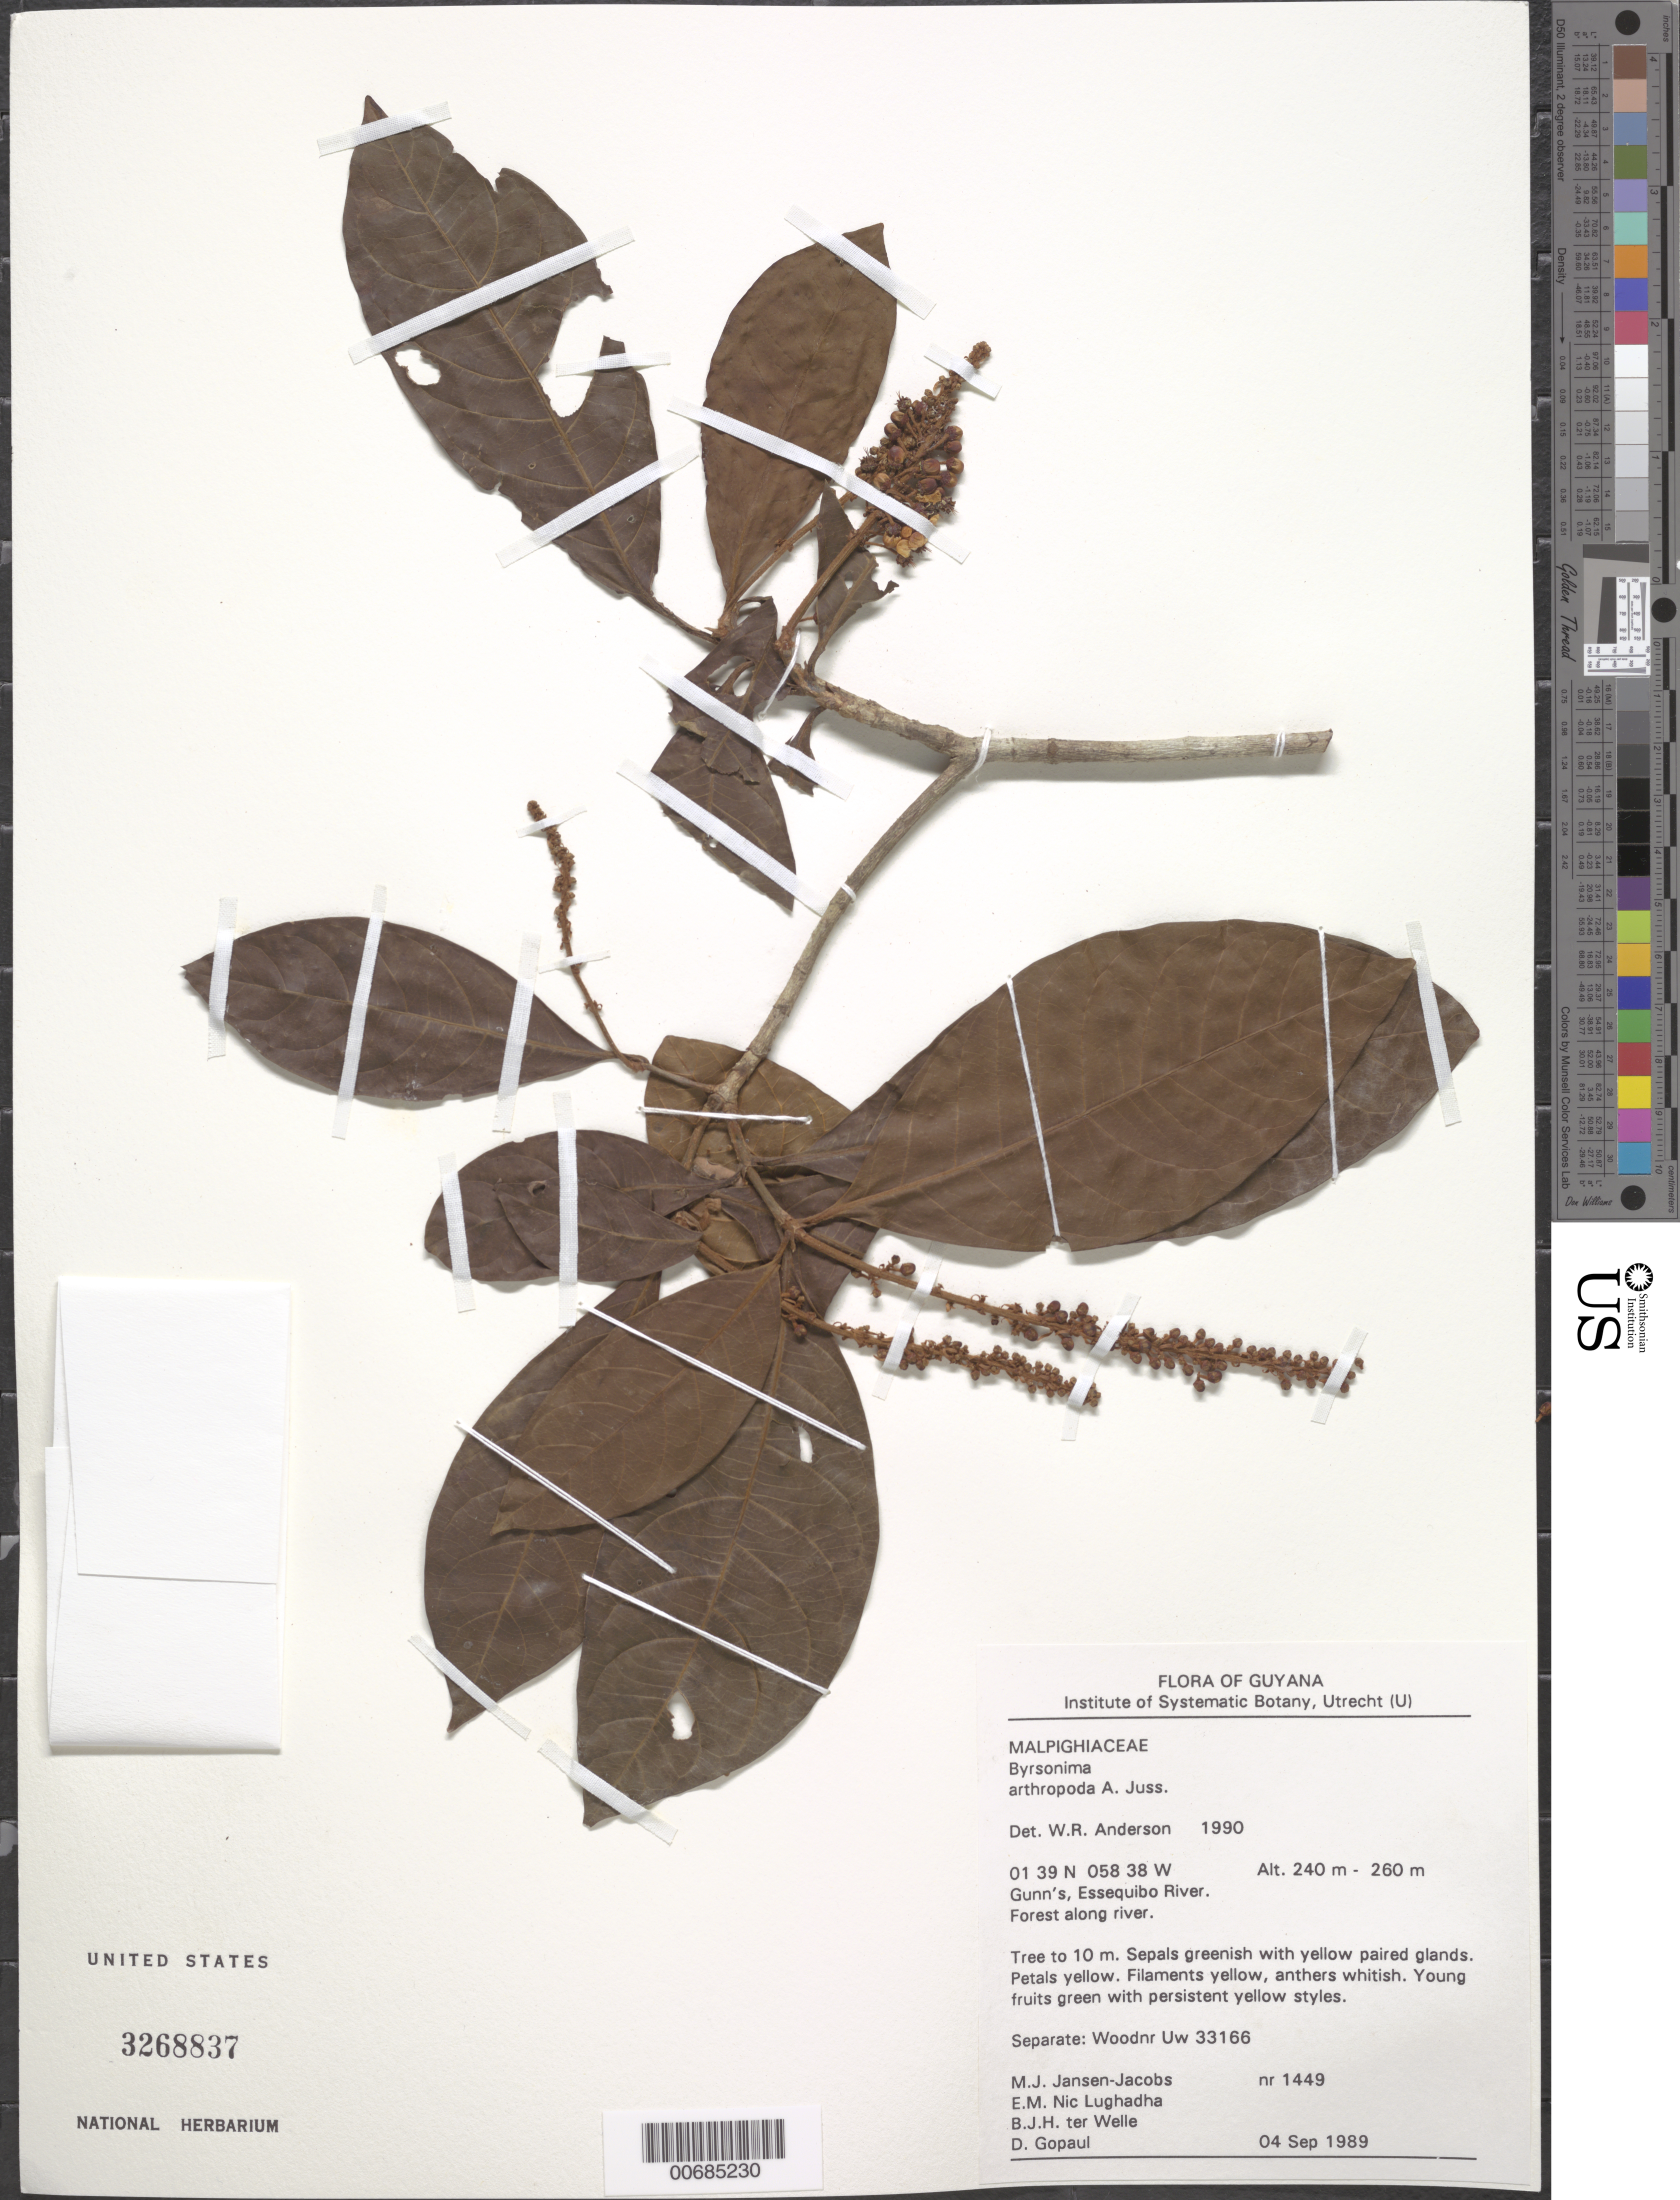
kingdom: Plantae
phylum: Tracheophyta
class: Magnoliopsida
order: Malpighiales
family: Malpighiaceae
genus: Byrsonima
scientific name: Byrsonima arthropoda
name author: A. Juss.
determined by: Anderson, W. R., (MICH), University of Michigan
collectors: M. J. Jansen-Jacobs, E. Nic Lughadha, B. Welle & D. Gopaul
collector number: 1449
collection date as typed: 4-Sep-89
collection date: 1989-09-04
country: Guyana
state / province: U. Takutu-U. Essequibo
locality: Gunn's, Essequibo River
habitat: Forest along river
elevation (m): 240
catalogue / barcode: US 3268837